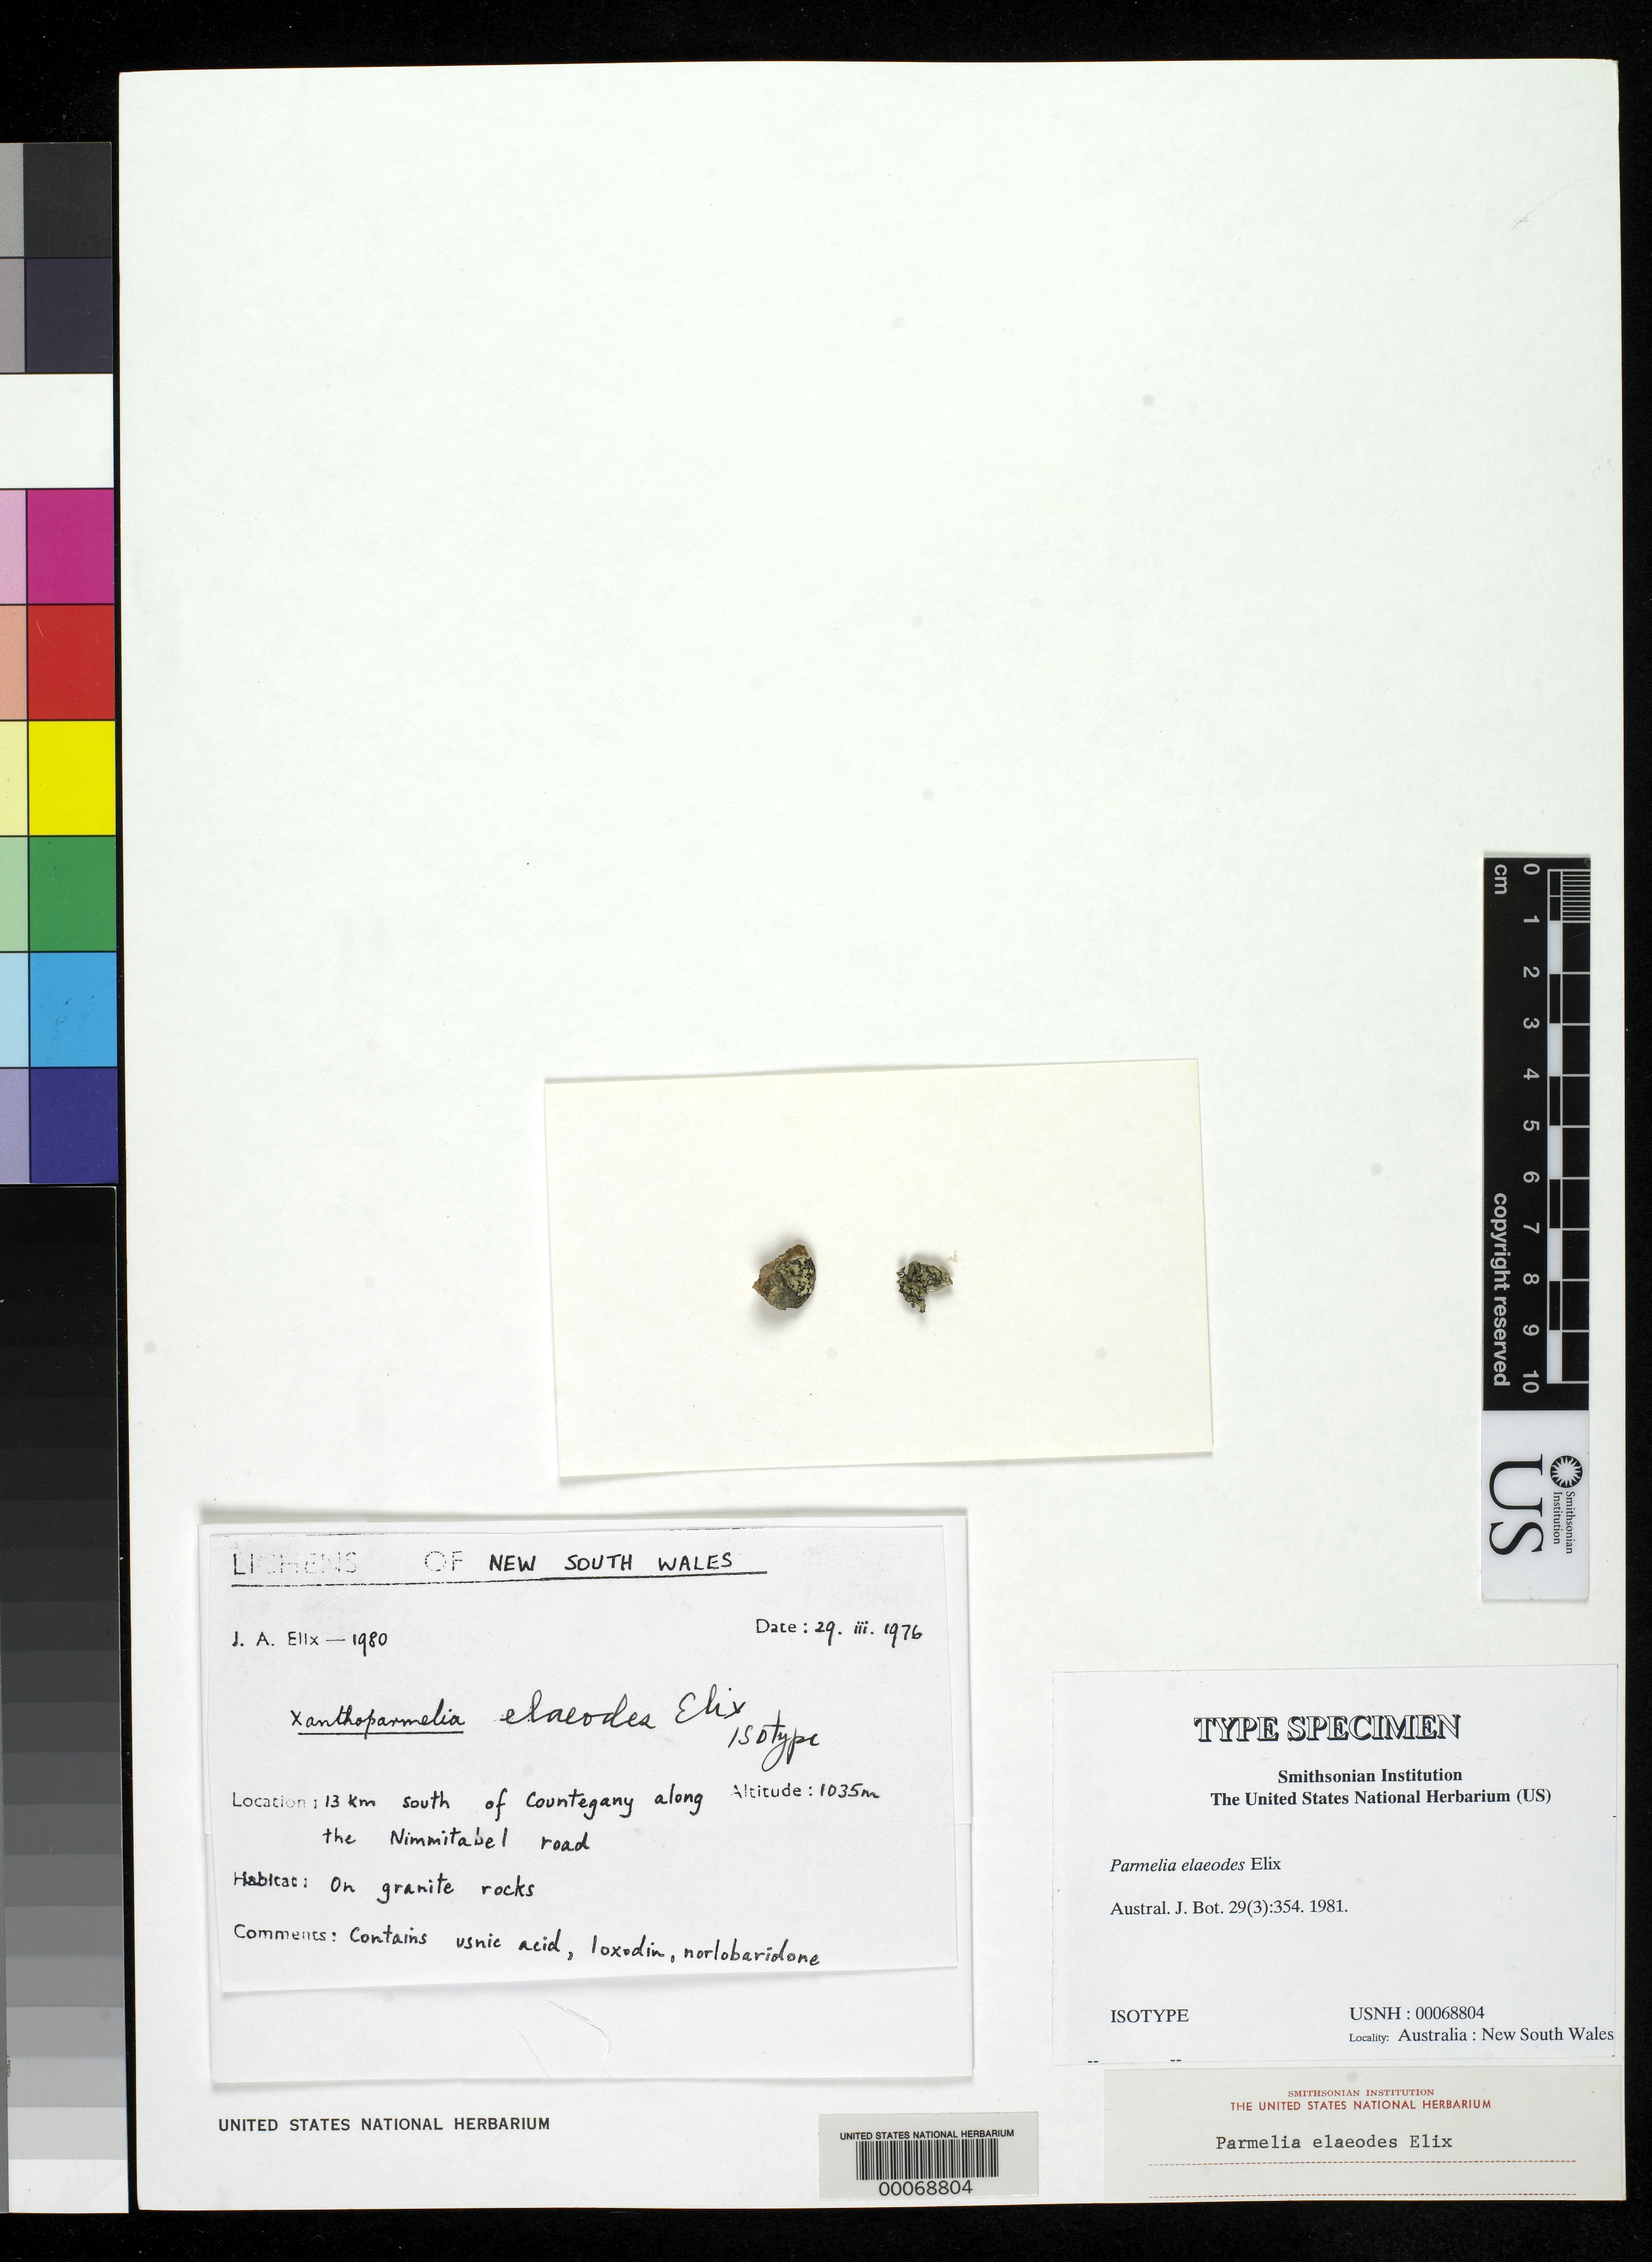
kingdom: Fungi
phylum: Ascomycota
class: Lecanoromycetes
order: Lecanorales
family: Parmeliaceae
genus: Parmelia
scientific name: Parmelia elaeodes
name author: Elix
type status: Isotype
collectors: J. A. Elix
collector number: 1980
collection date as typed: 29 Mar 1976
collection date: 1976-03-29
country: Australia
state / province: New South Wales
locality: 13 km S of Countegany along Nimmitabel Rd.